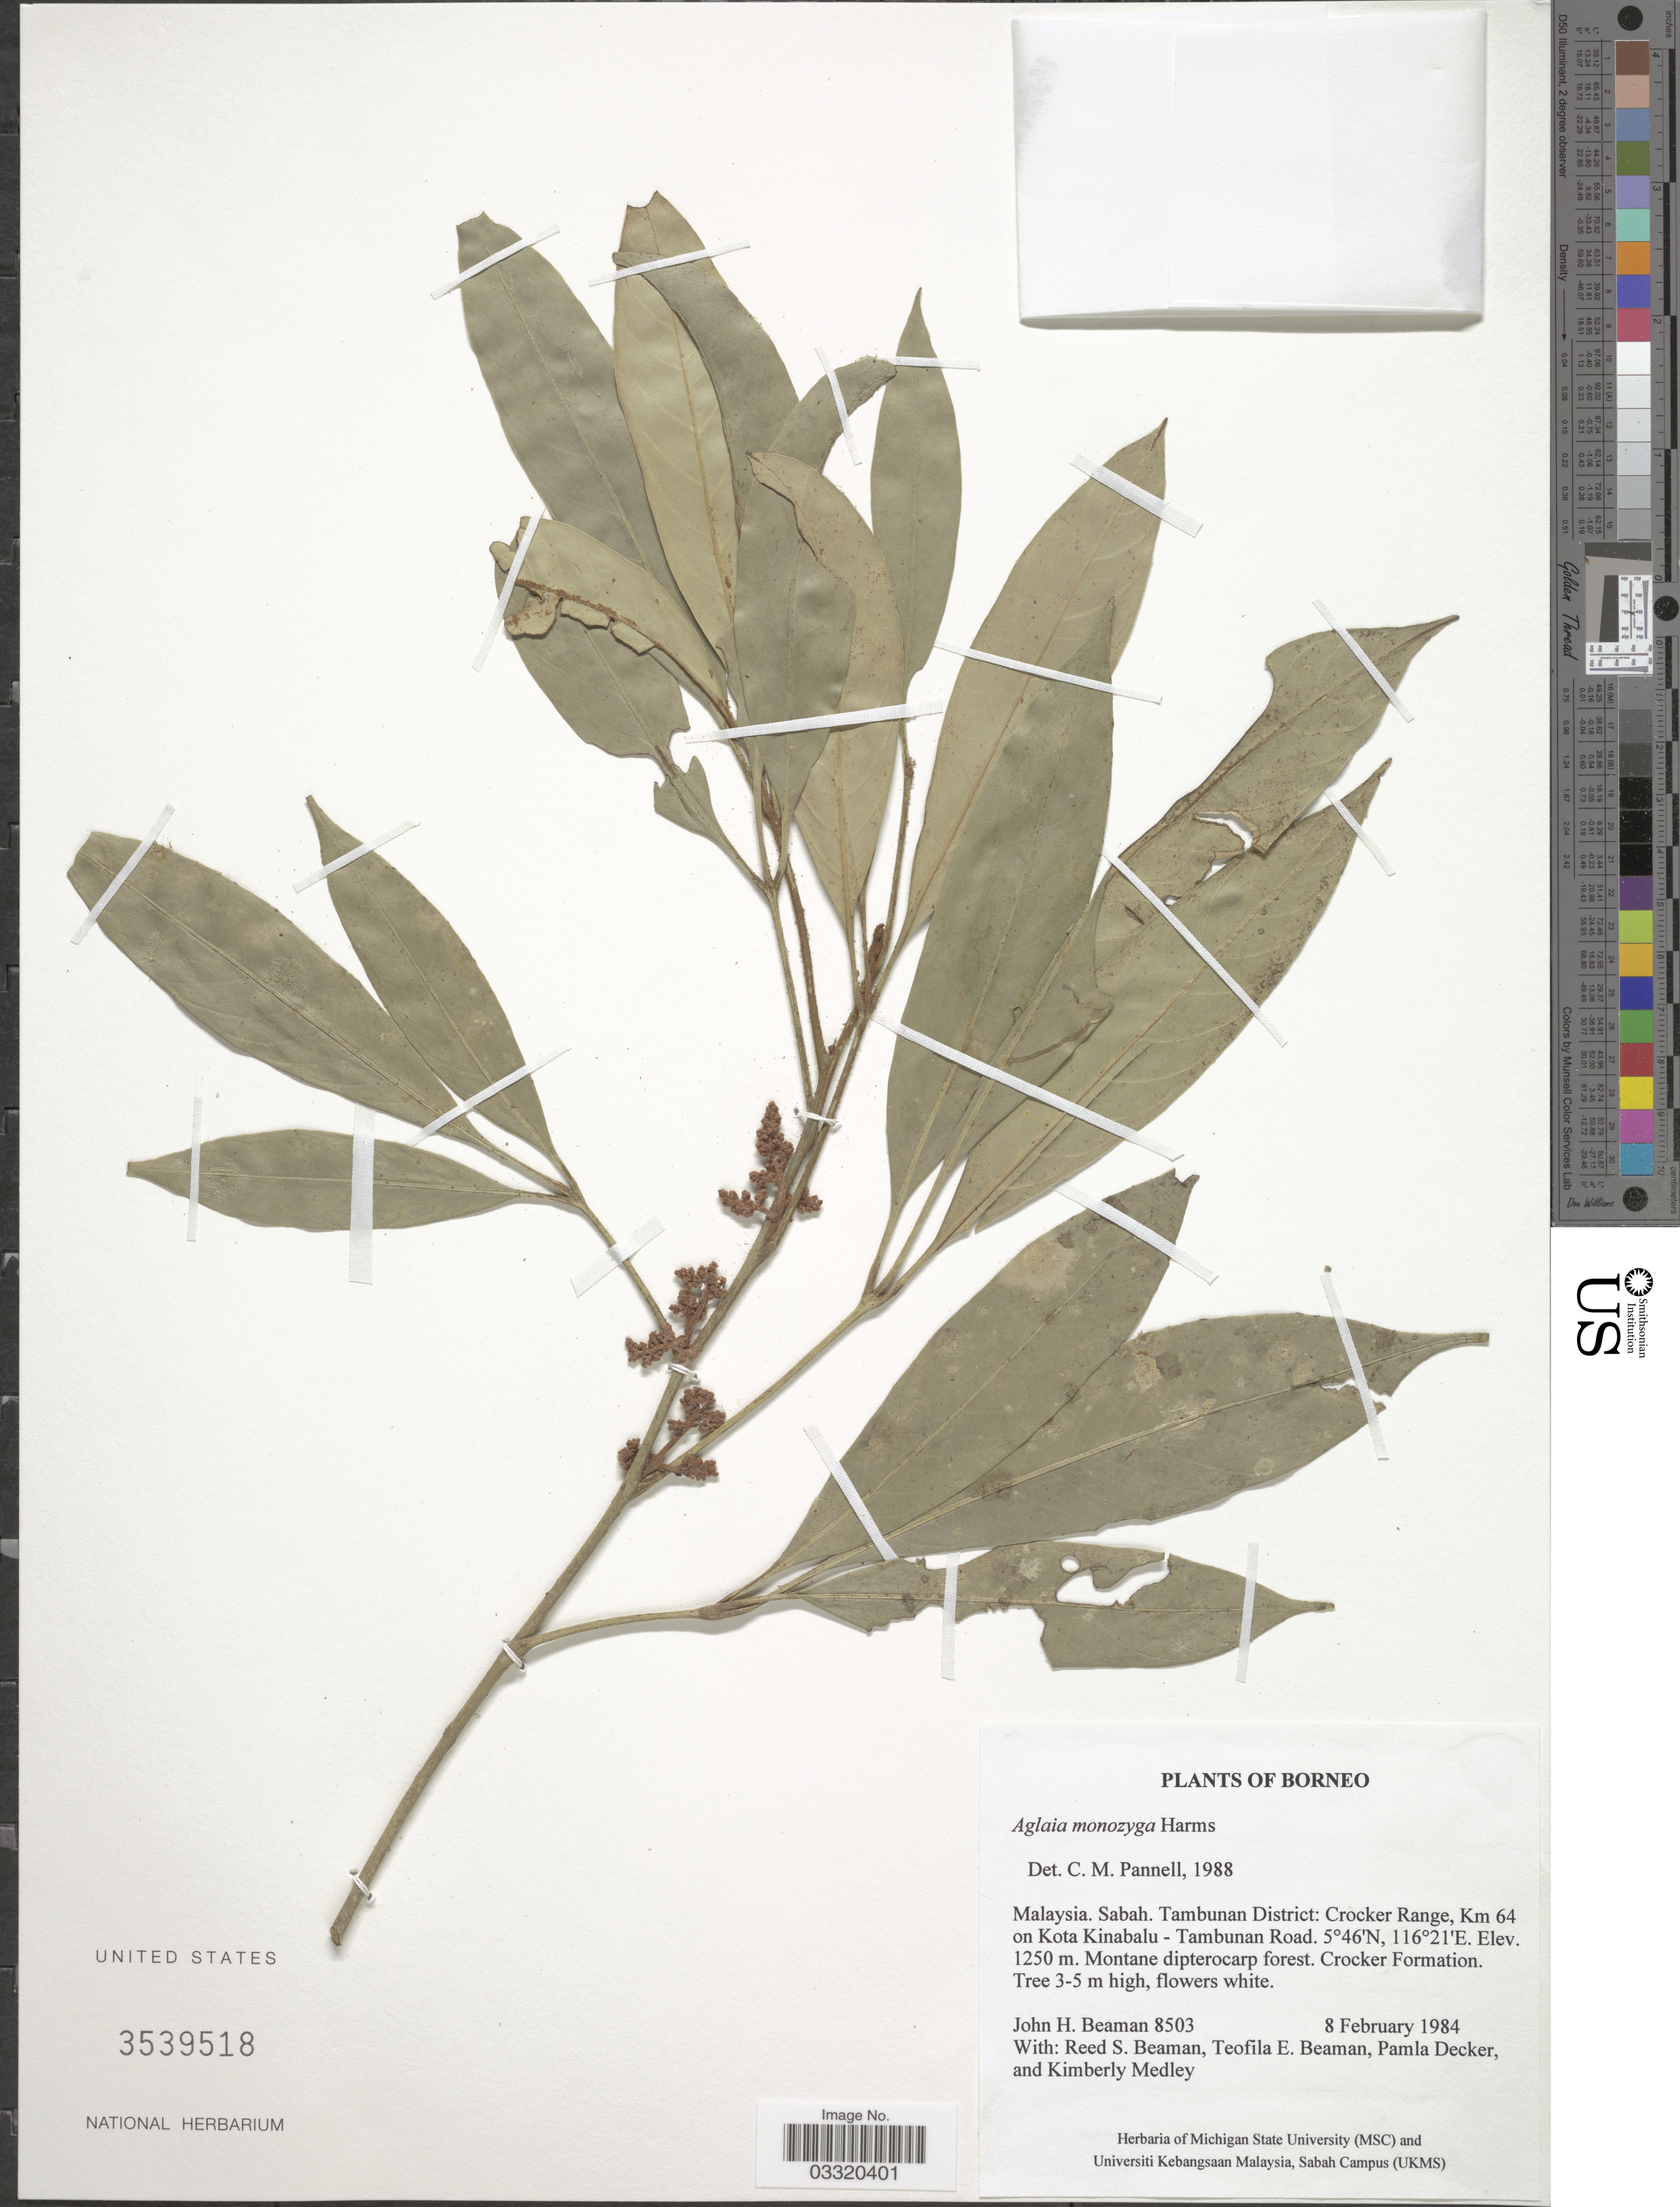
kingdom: Plantae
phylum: Tracheophyta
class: Magnoliopsida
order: Sapindales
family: Meliaceae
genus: Aglaia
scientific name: Aglaia monozyga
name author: Harms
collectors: J. H. Beaman, R. S. Beaman, T. E. Beaman, P. Decker & K. Medley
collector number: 8503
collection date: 1984-02-08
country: Malaysia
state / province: Sabah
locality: Borneo. Tambunan District: Crocker Range, Km 64 on Kota Kinabalu - Tambunan Road. Crocker Formation.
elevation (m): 1250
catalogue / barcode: US 3539518